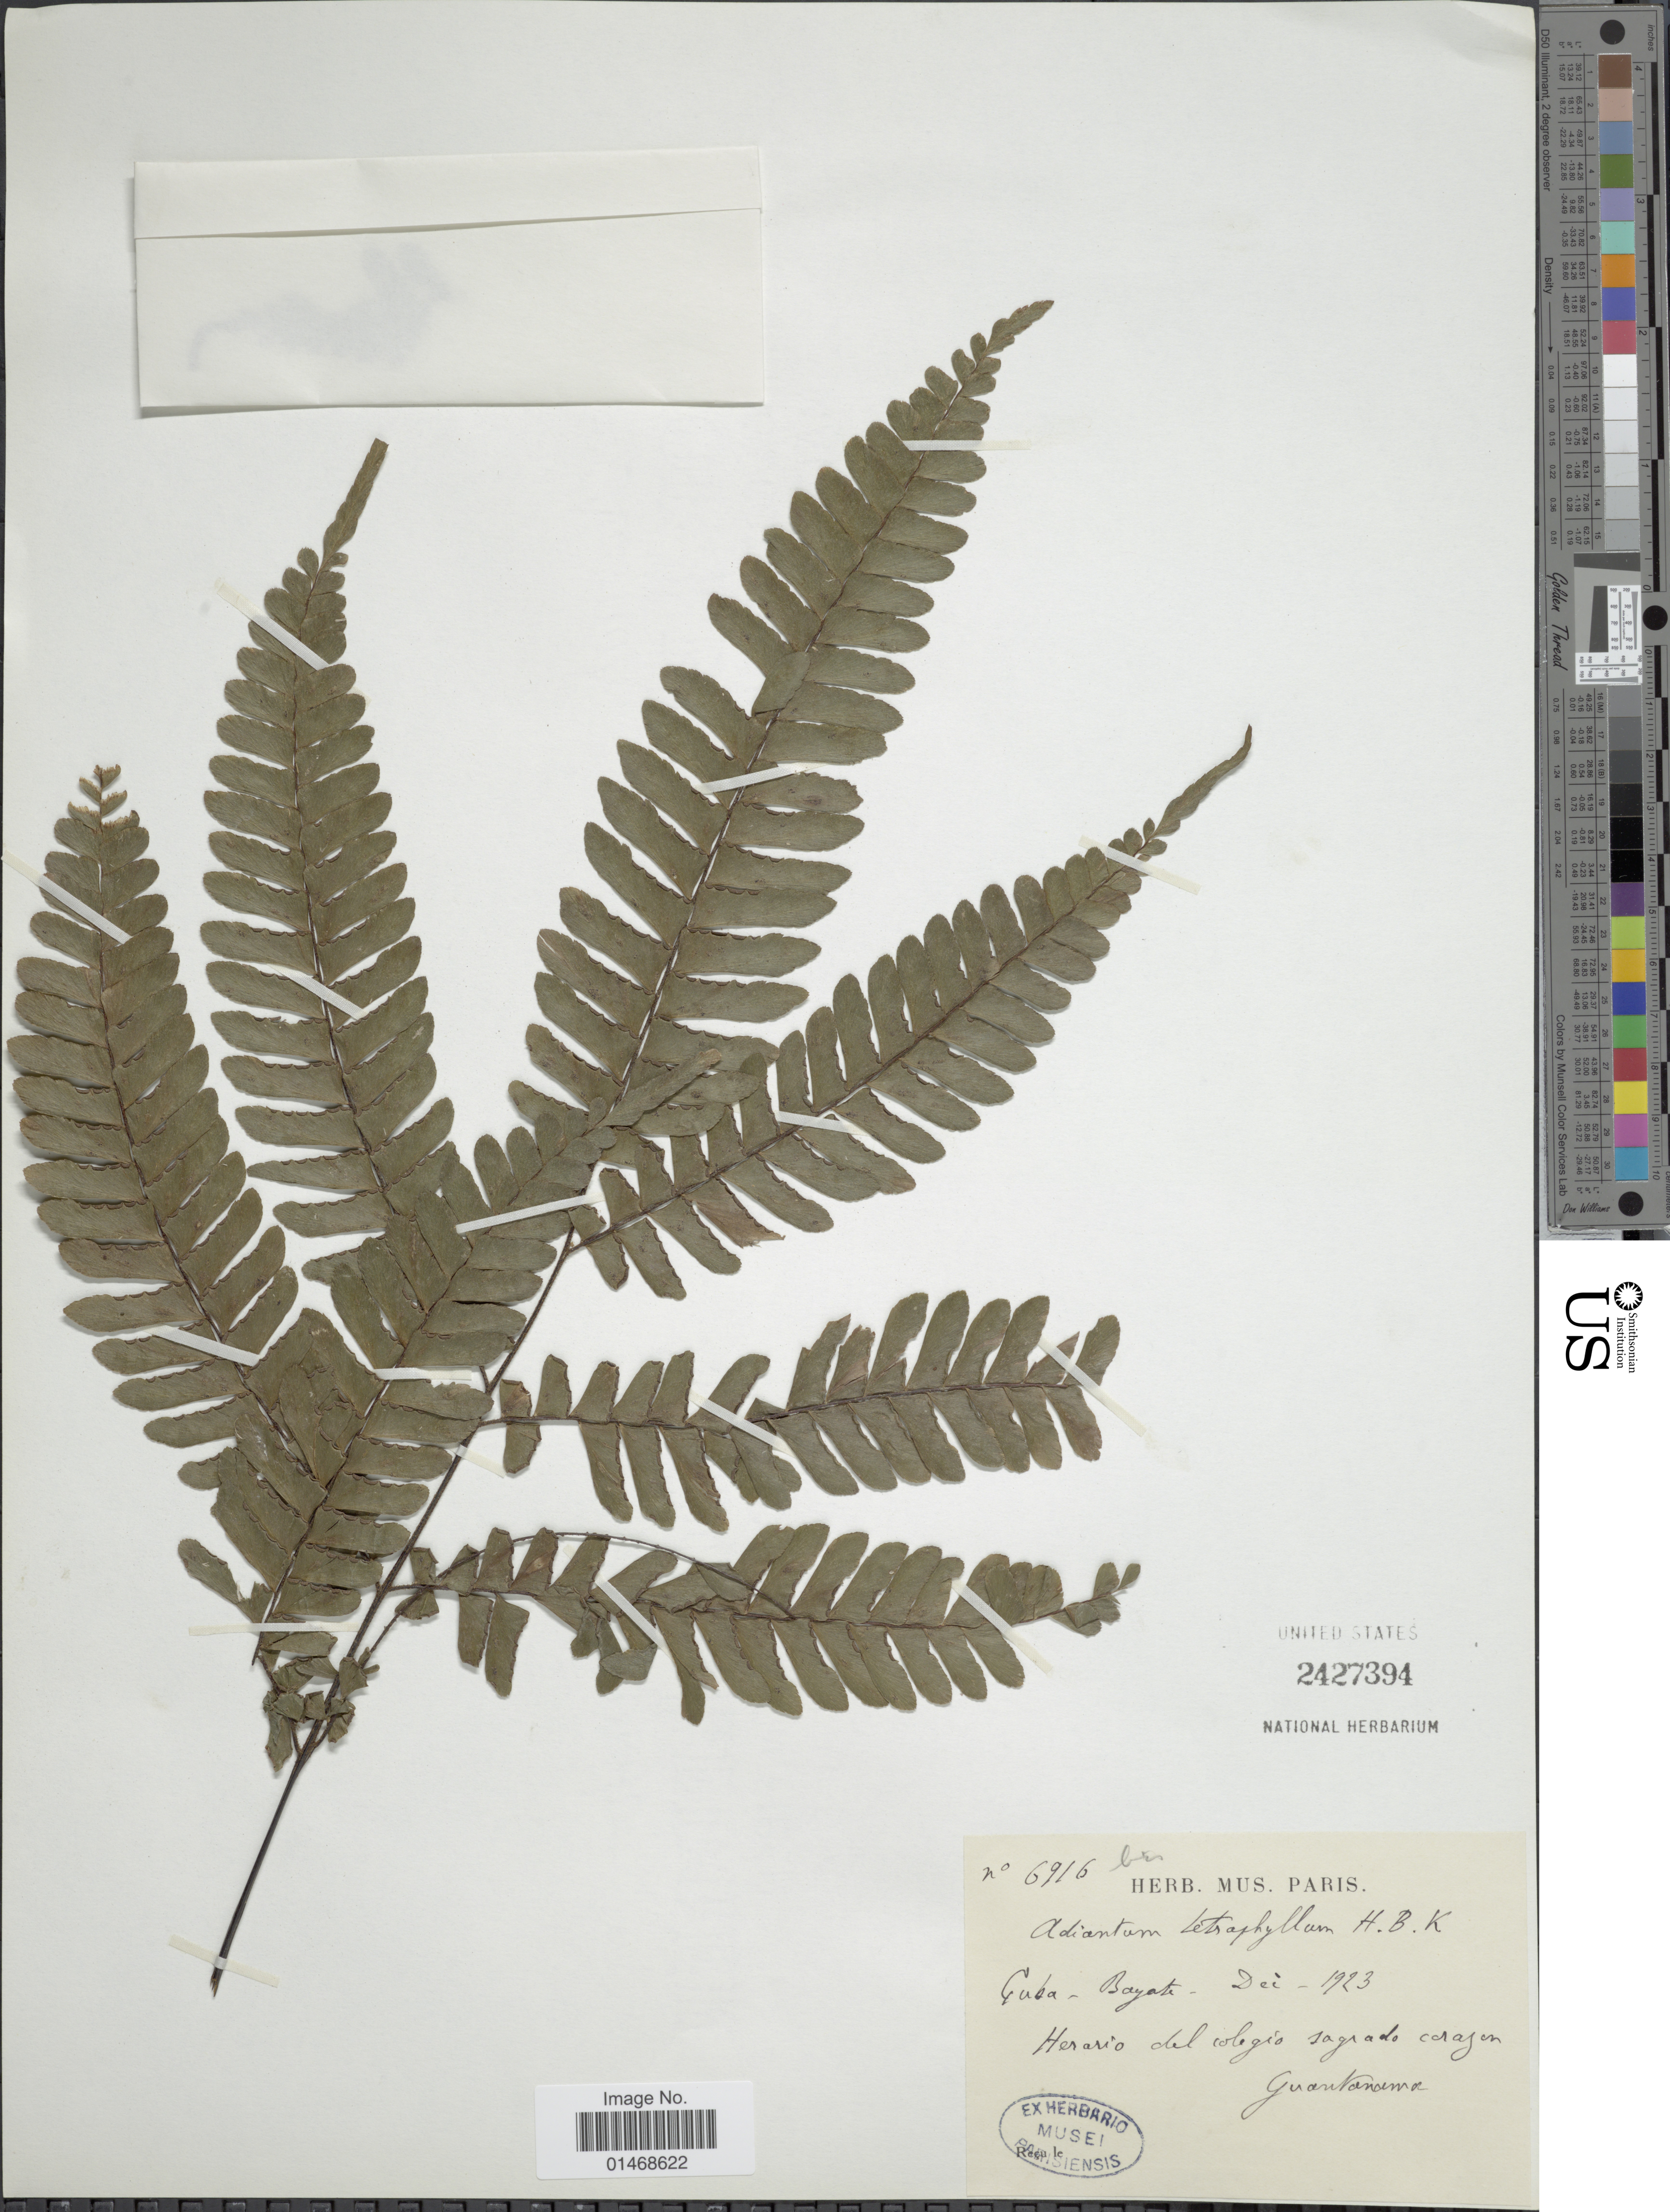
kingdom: Plantae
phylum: Tracheophyta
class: Polypodiopsida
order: Polypodiales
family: Pteridaceae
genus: Adiantum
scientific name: Adiantum cubense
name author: Hook.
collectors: ex herb. Mus. Paris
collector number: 6916 bis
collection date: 1923-12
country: Cuba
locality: Bayate, Herario del colegio sagrado corazon Guantanamo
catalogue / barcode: US 2427394